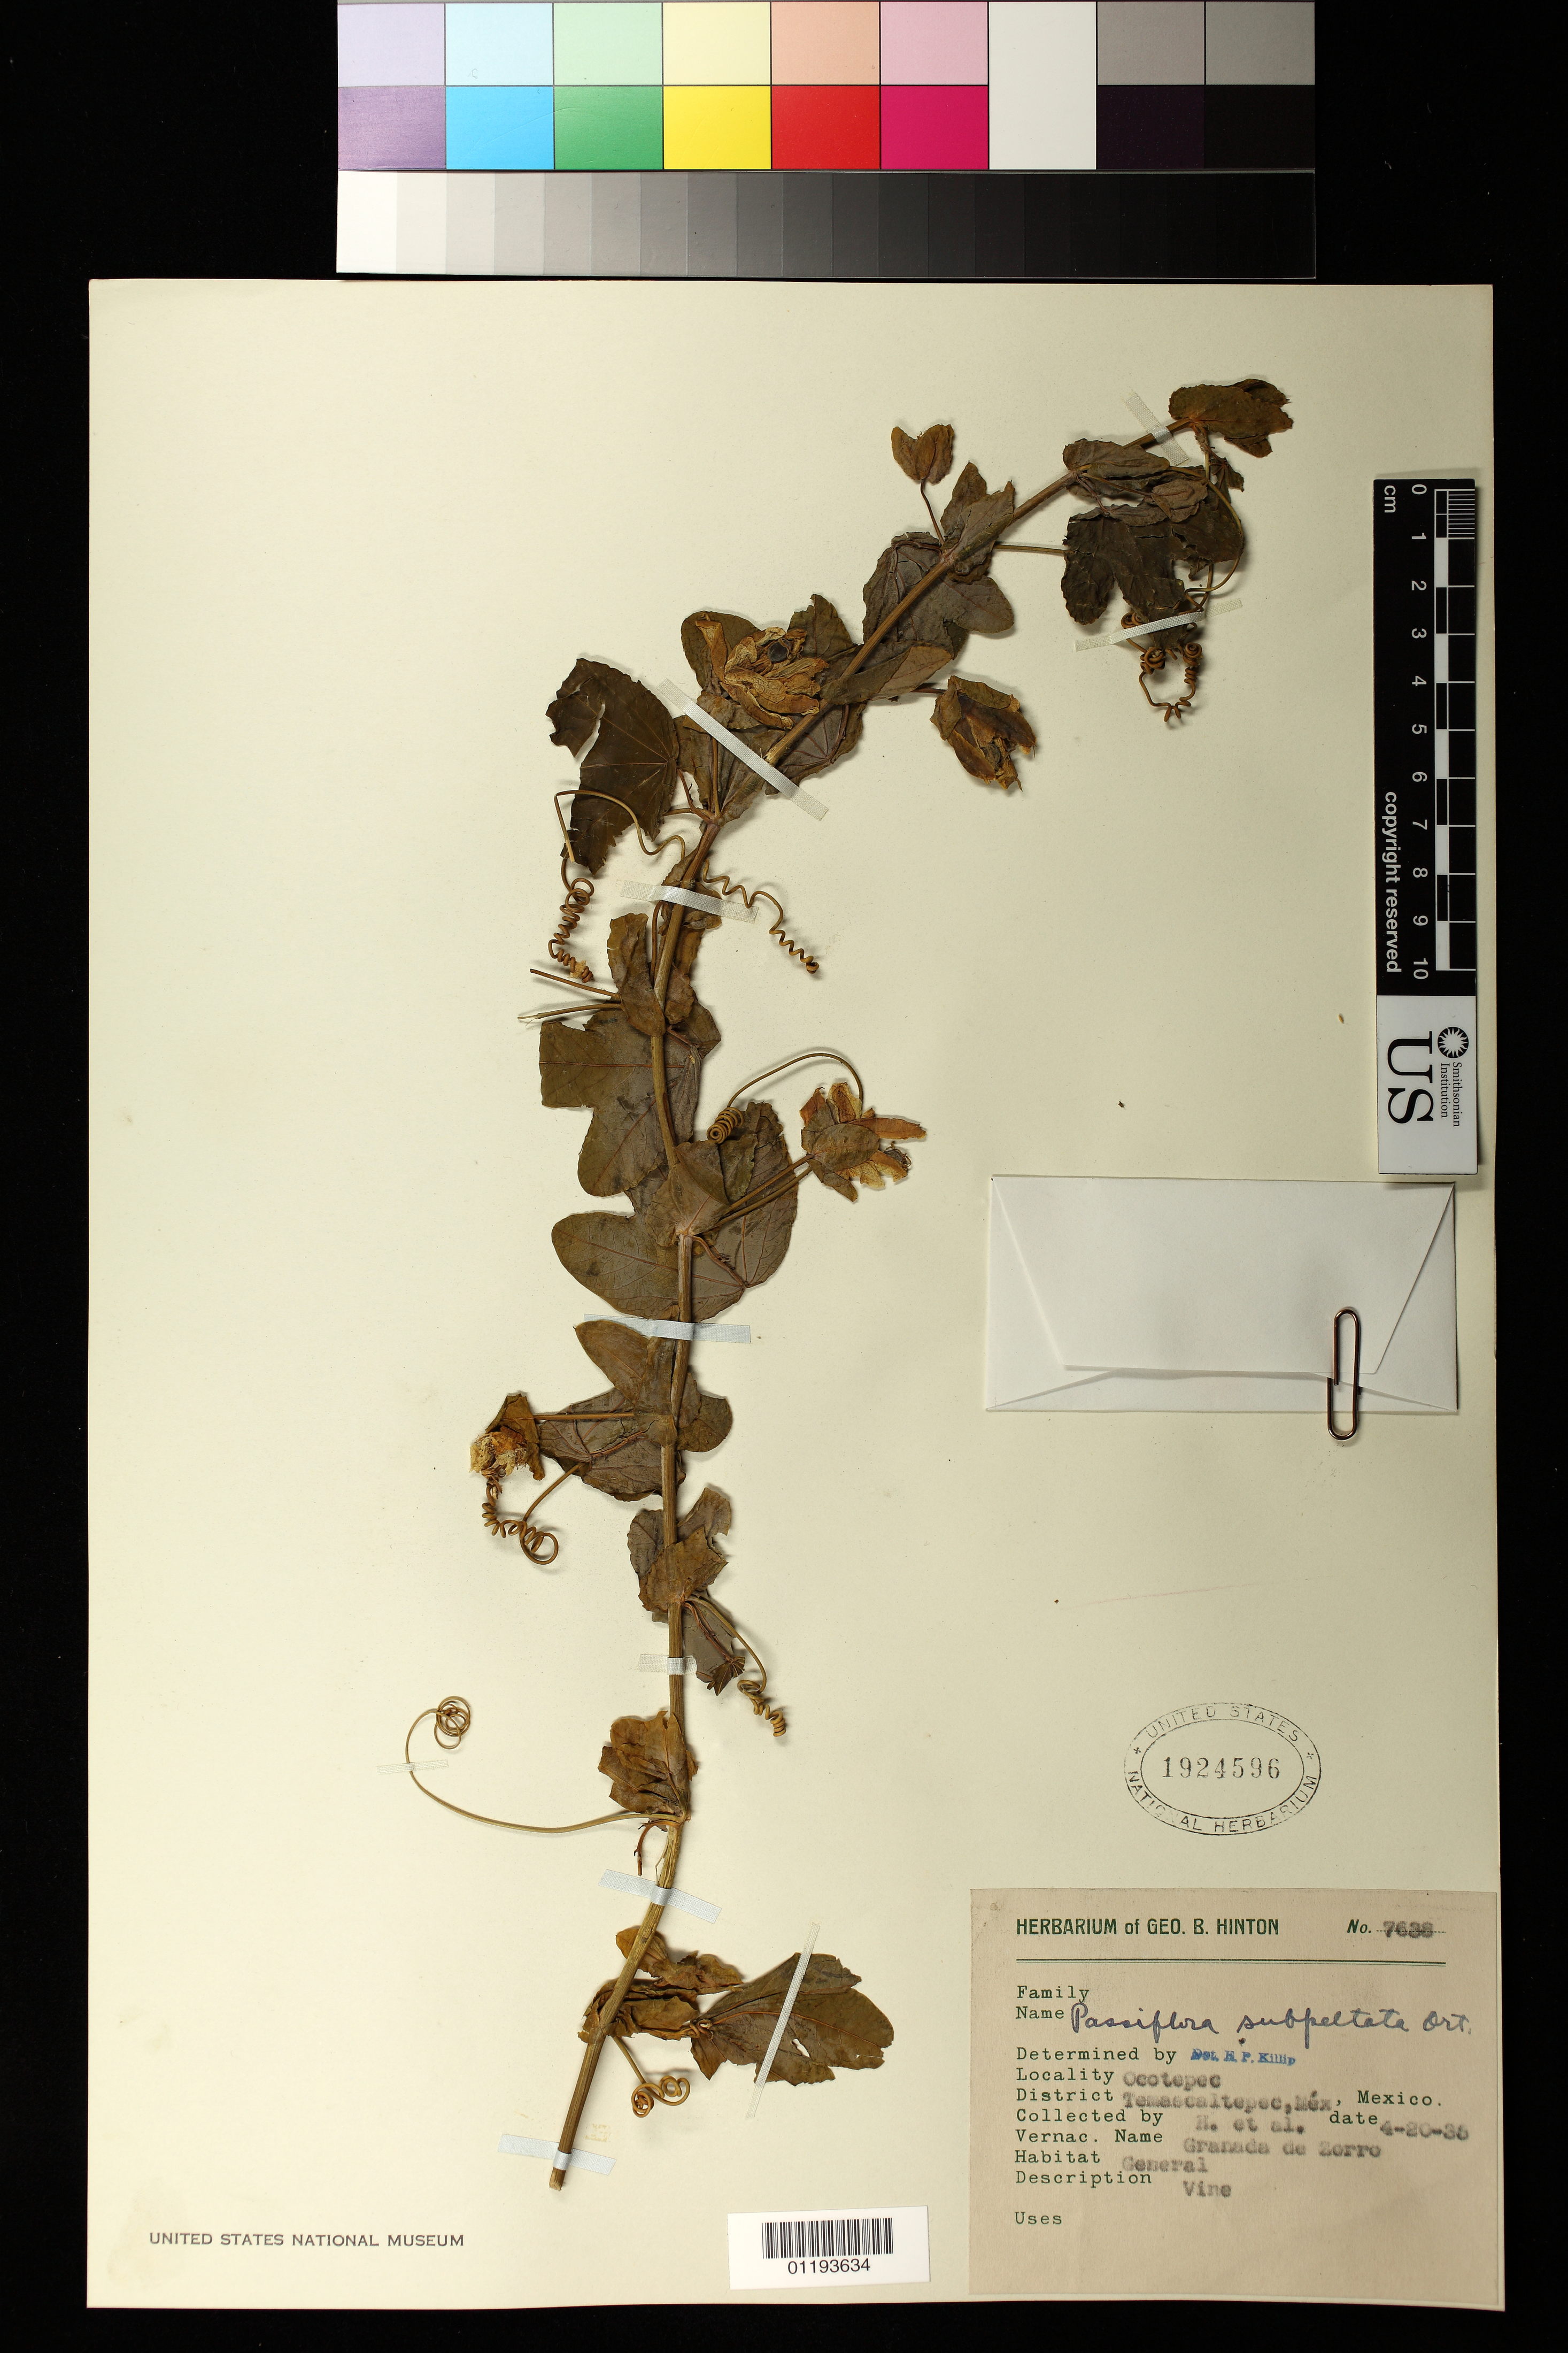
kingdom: Plantae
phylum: Tracheophyta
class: Magnoliopsida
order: Malpighiales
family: Passifloraceae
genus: Passiflora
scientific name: Passiflora subpeltata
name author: Ortega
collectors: G. B. Hinton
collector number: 7638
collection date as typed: Apr 20 1935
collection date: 1935-04-20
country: Mexico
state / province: México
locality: Ocotepec, Temascaltepec, Mex., Mexico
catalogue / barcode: US 1924596